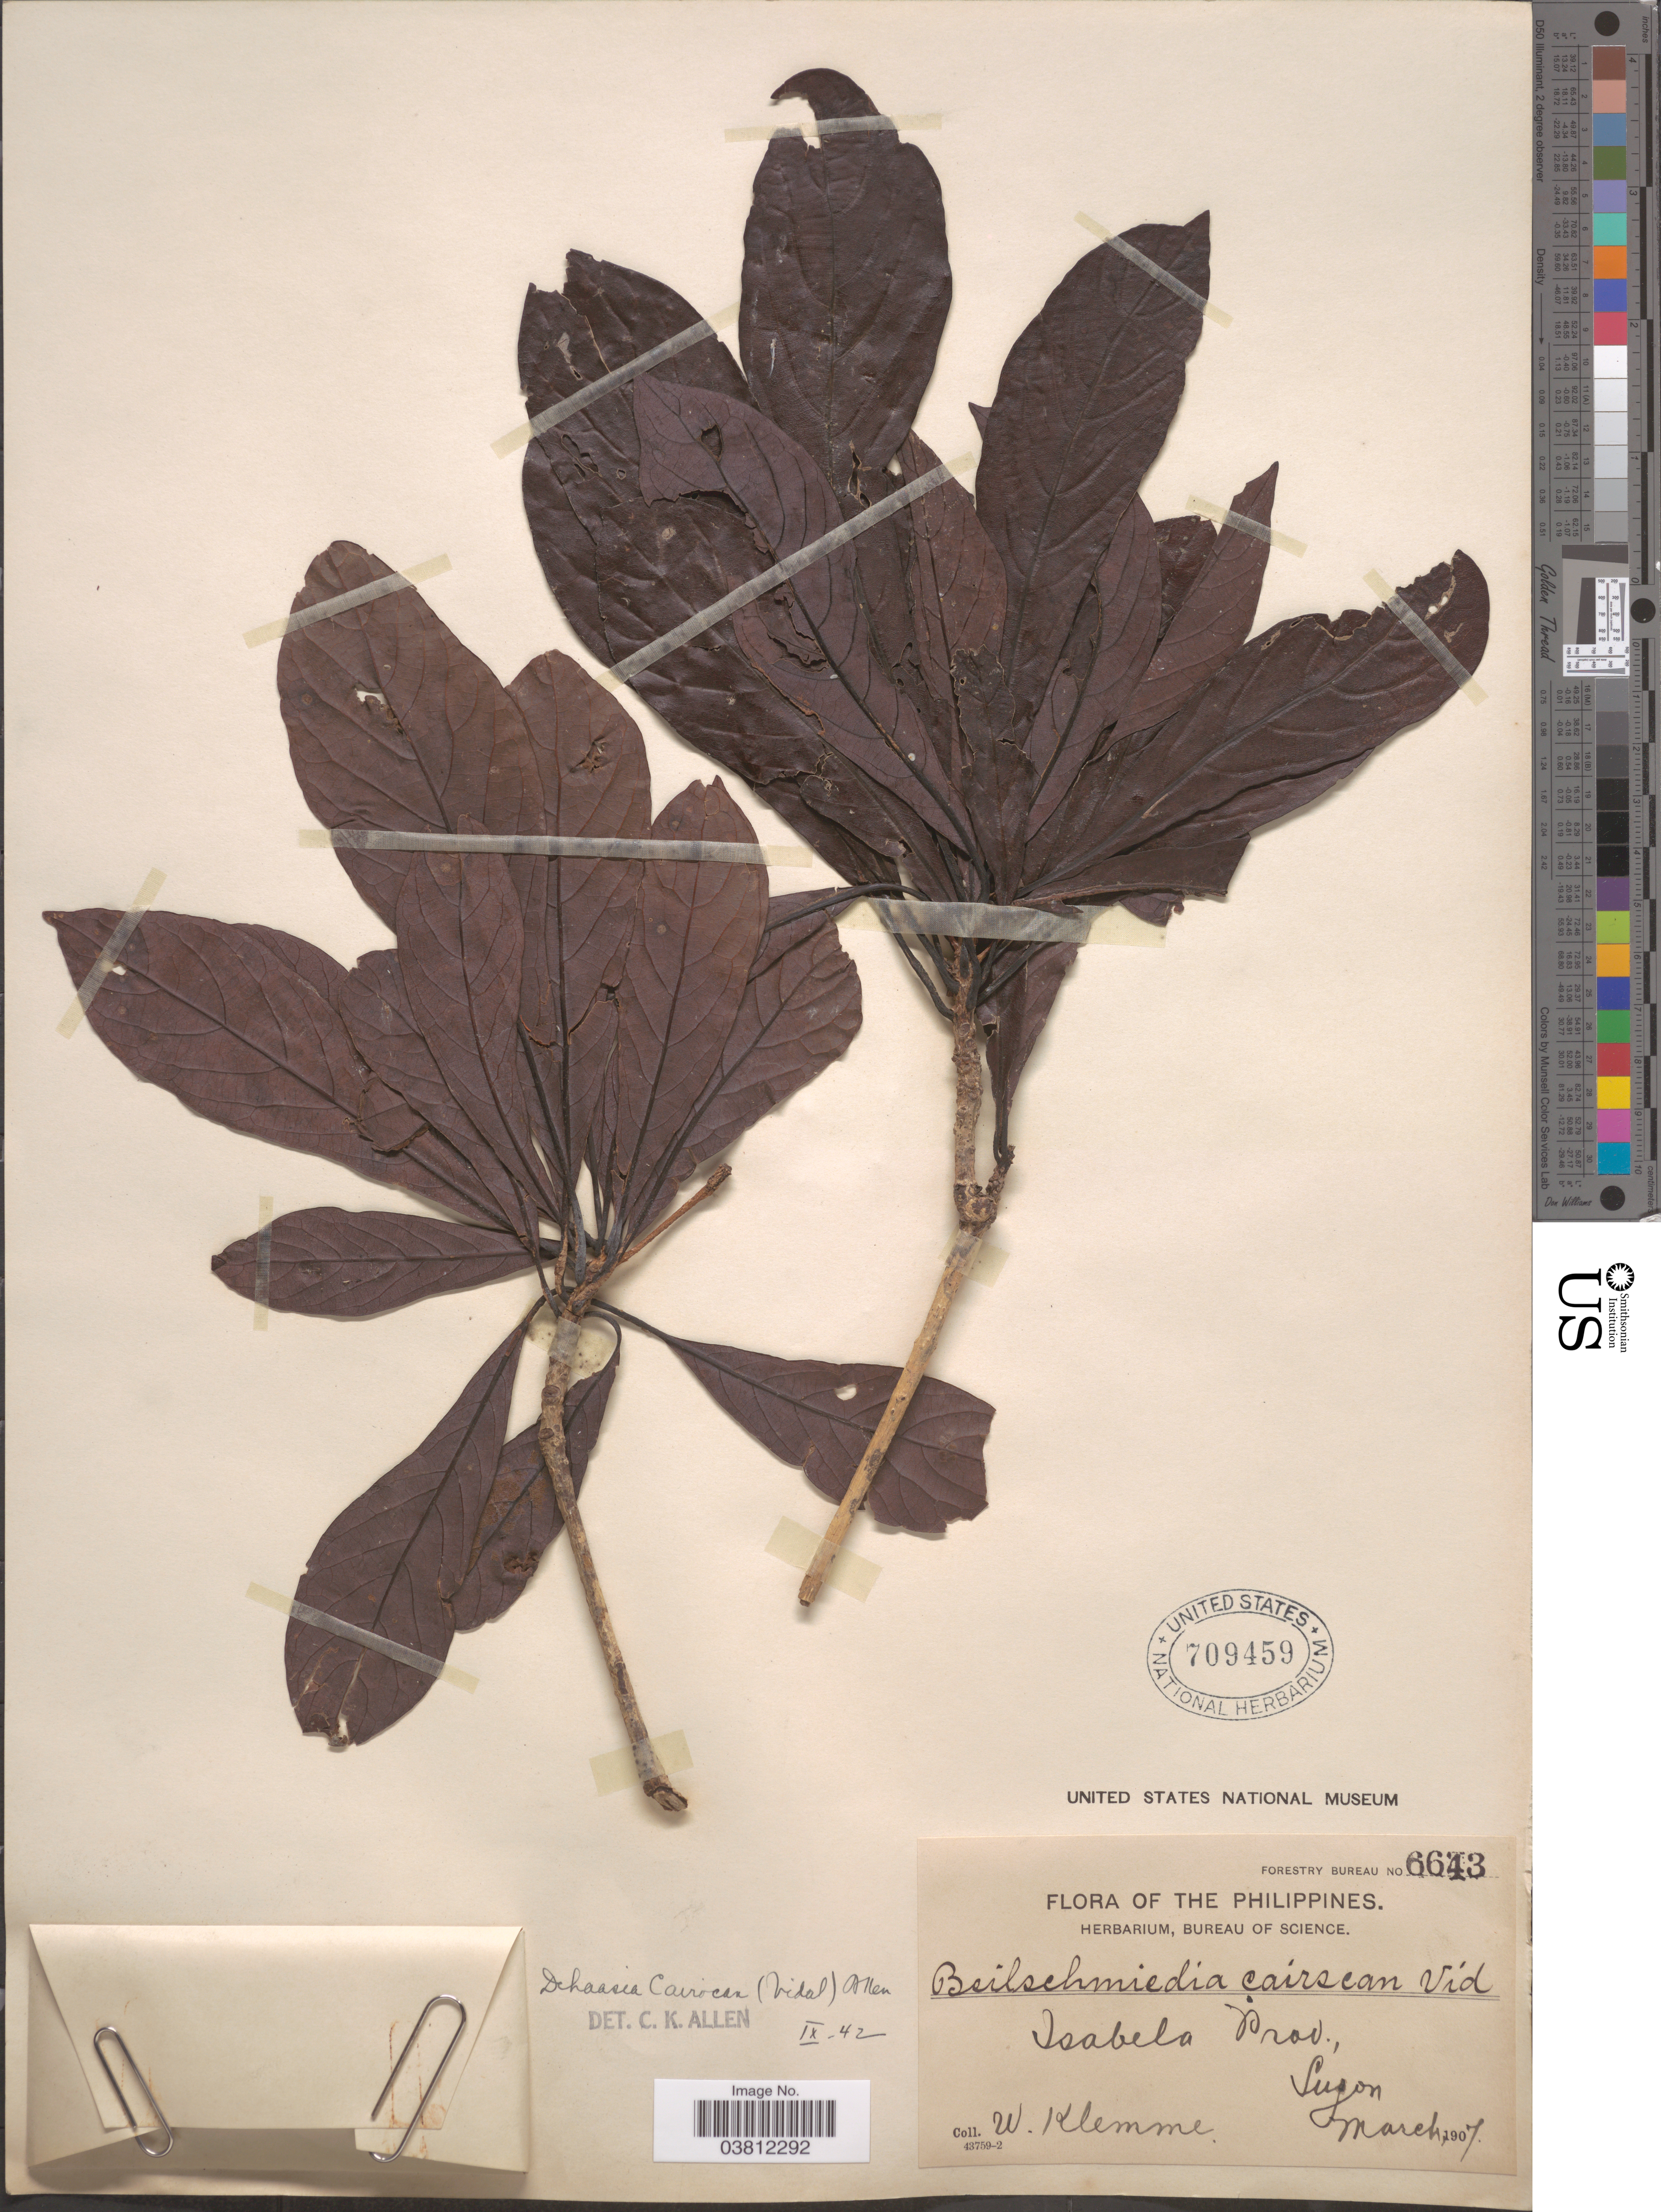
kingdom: Plantae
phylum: Tracheophyta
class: Magnoliopsida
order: Laurales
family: Lauraceae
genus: Dehaasia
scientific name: Dehaasia cairocan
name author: (S. Vidal) C.K. Allen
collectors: W. Klemme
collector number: Forestry Bureau 6643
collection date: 1907-03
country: Philippines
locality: Isabel Prov., Luzon.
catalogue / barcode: US 709459